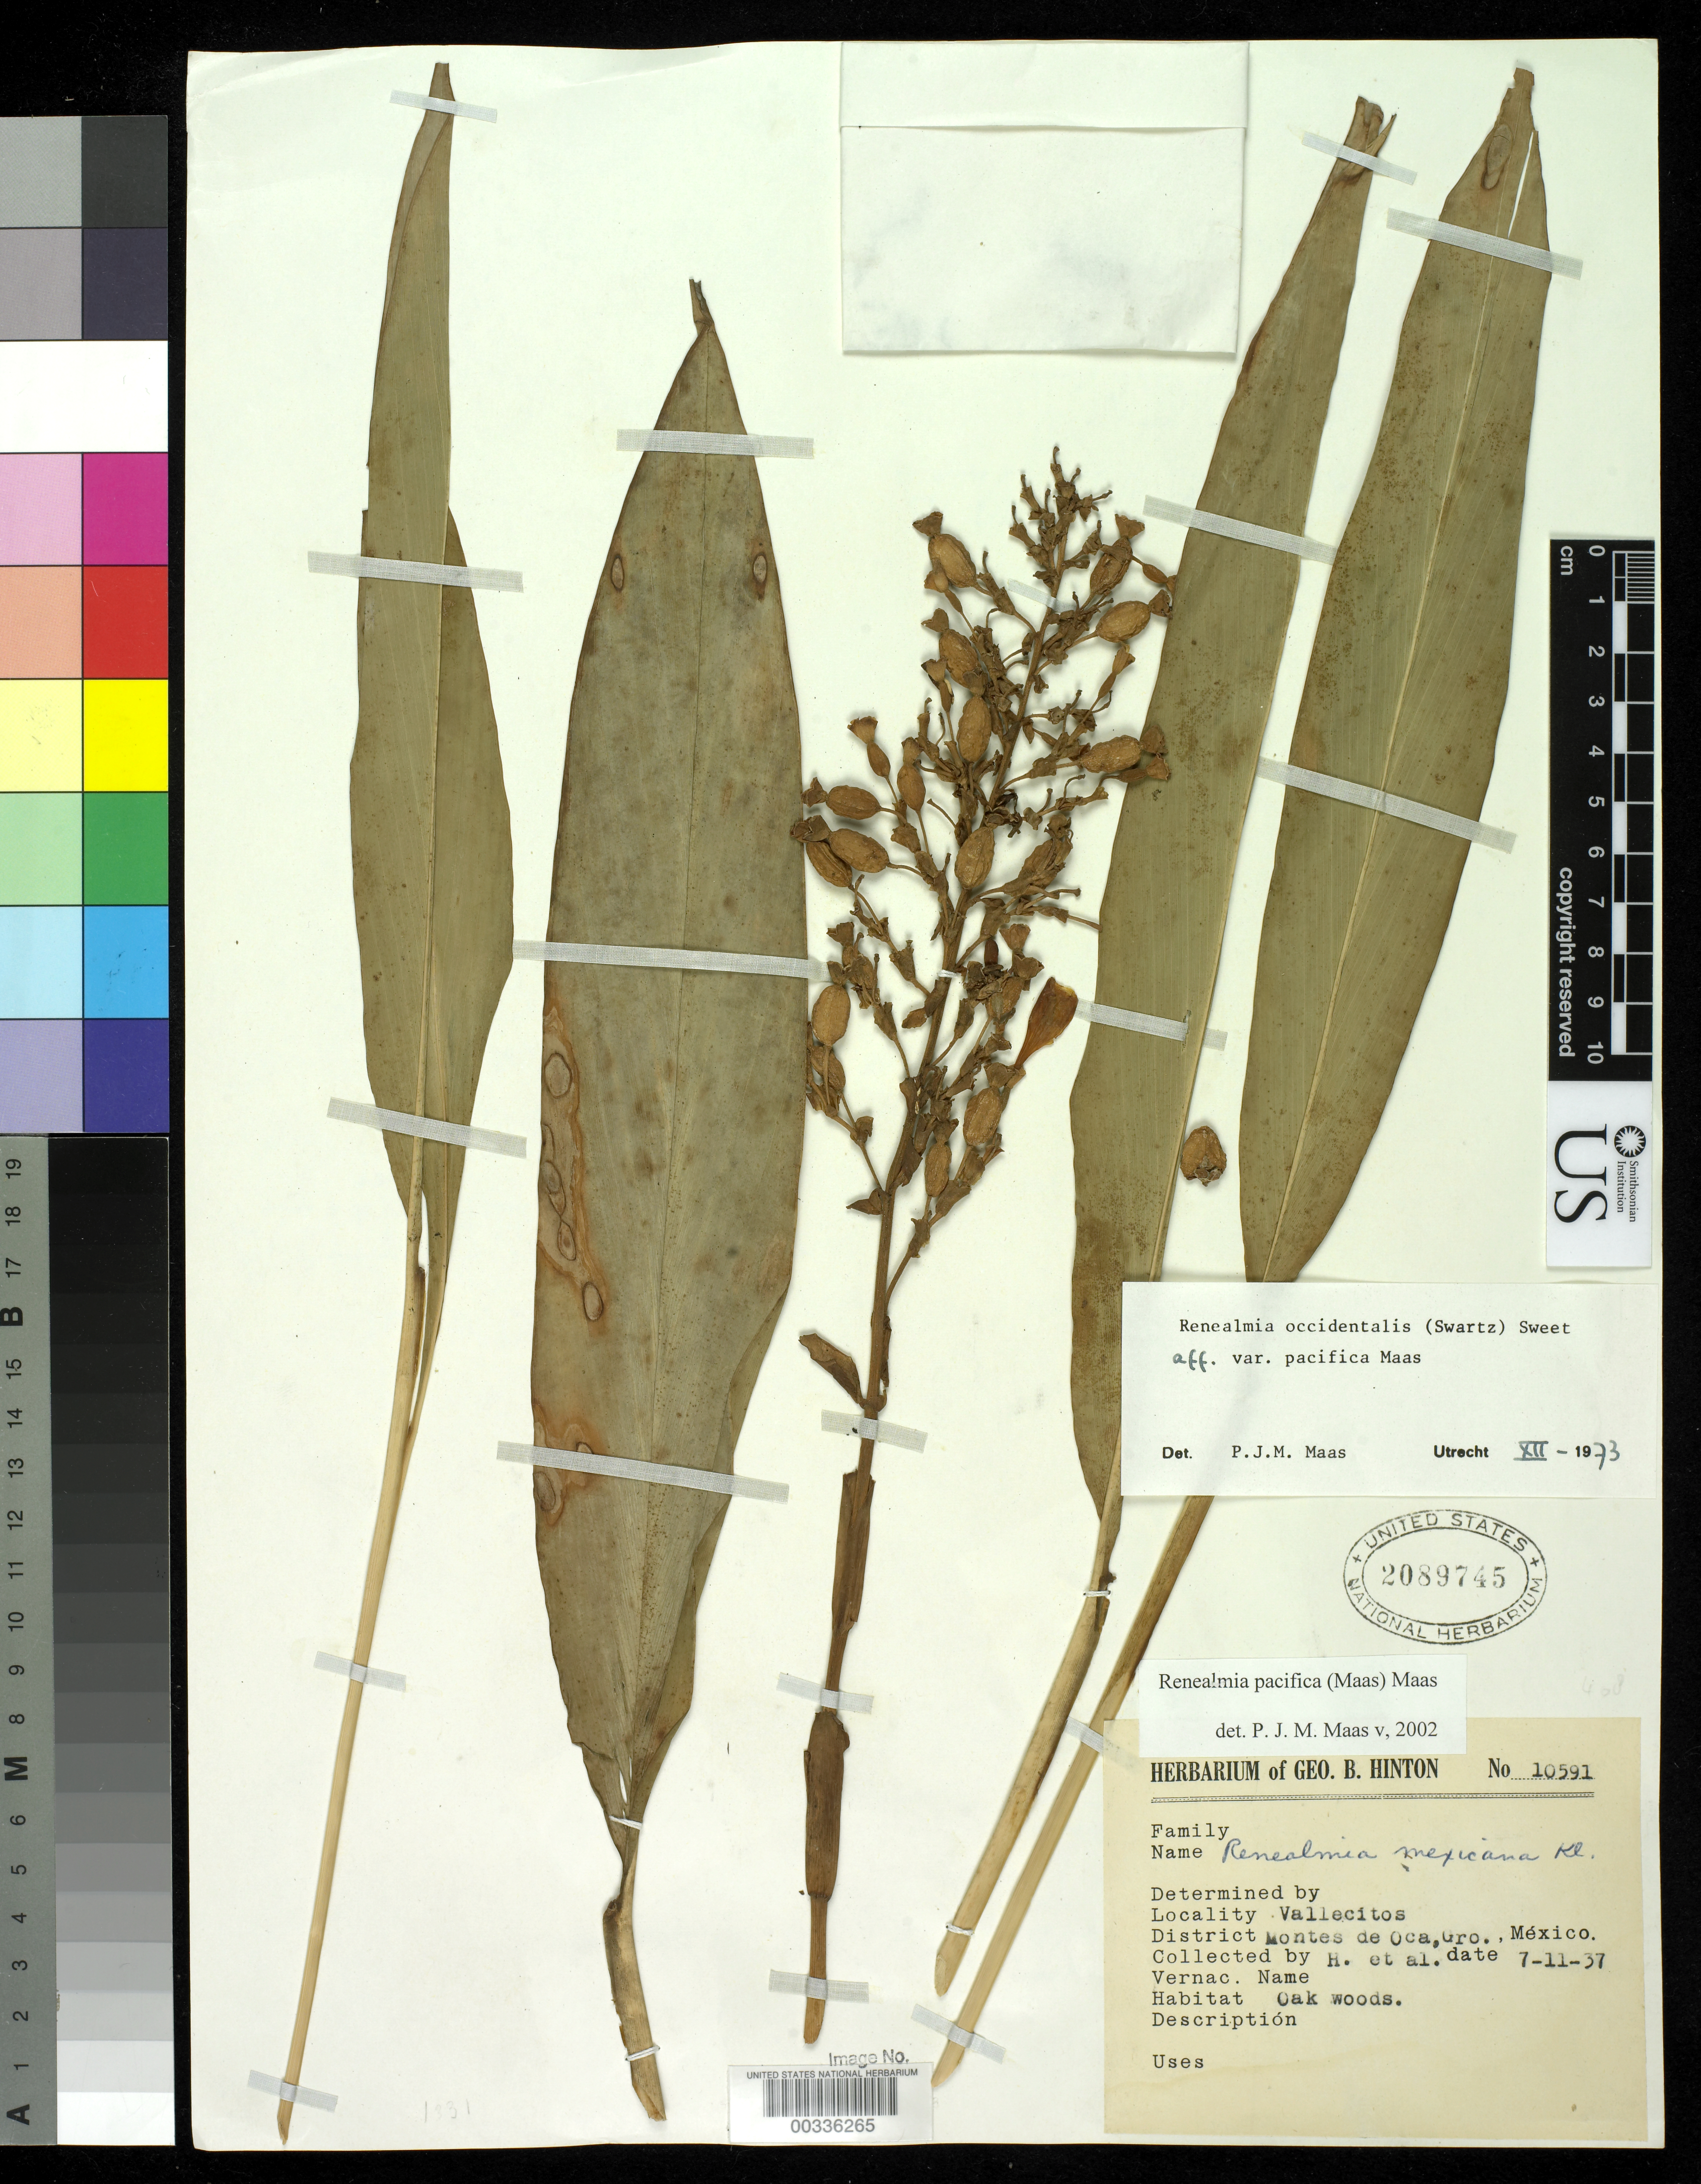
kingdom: Plantae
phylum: Tracheophyta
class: Liliopsida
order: Zingiberales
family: Zingiberaceae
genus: Renealmia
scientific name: Renealmia pacifica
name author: (Maas) Maas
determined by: Maas, Paul J. M.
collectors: G. B. Hinton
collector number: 10591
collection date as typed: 07 Nov 1937 or 11 Jul 1937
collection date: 1937-07-11 or 1937-11-07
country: Mexico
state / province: Guerrero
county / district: Unión De Isidoro Montes De Oca, La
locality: Montes de Oca mun. (?), Vallecitos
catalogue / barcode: US 2089745